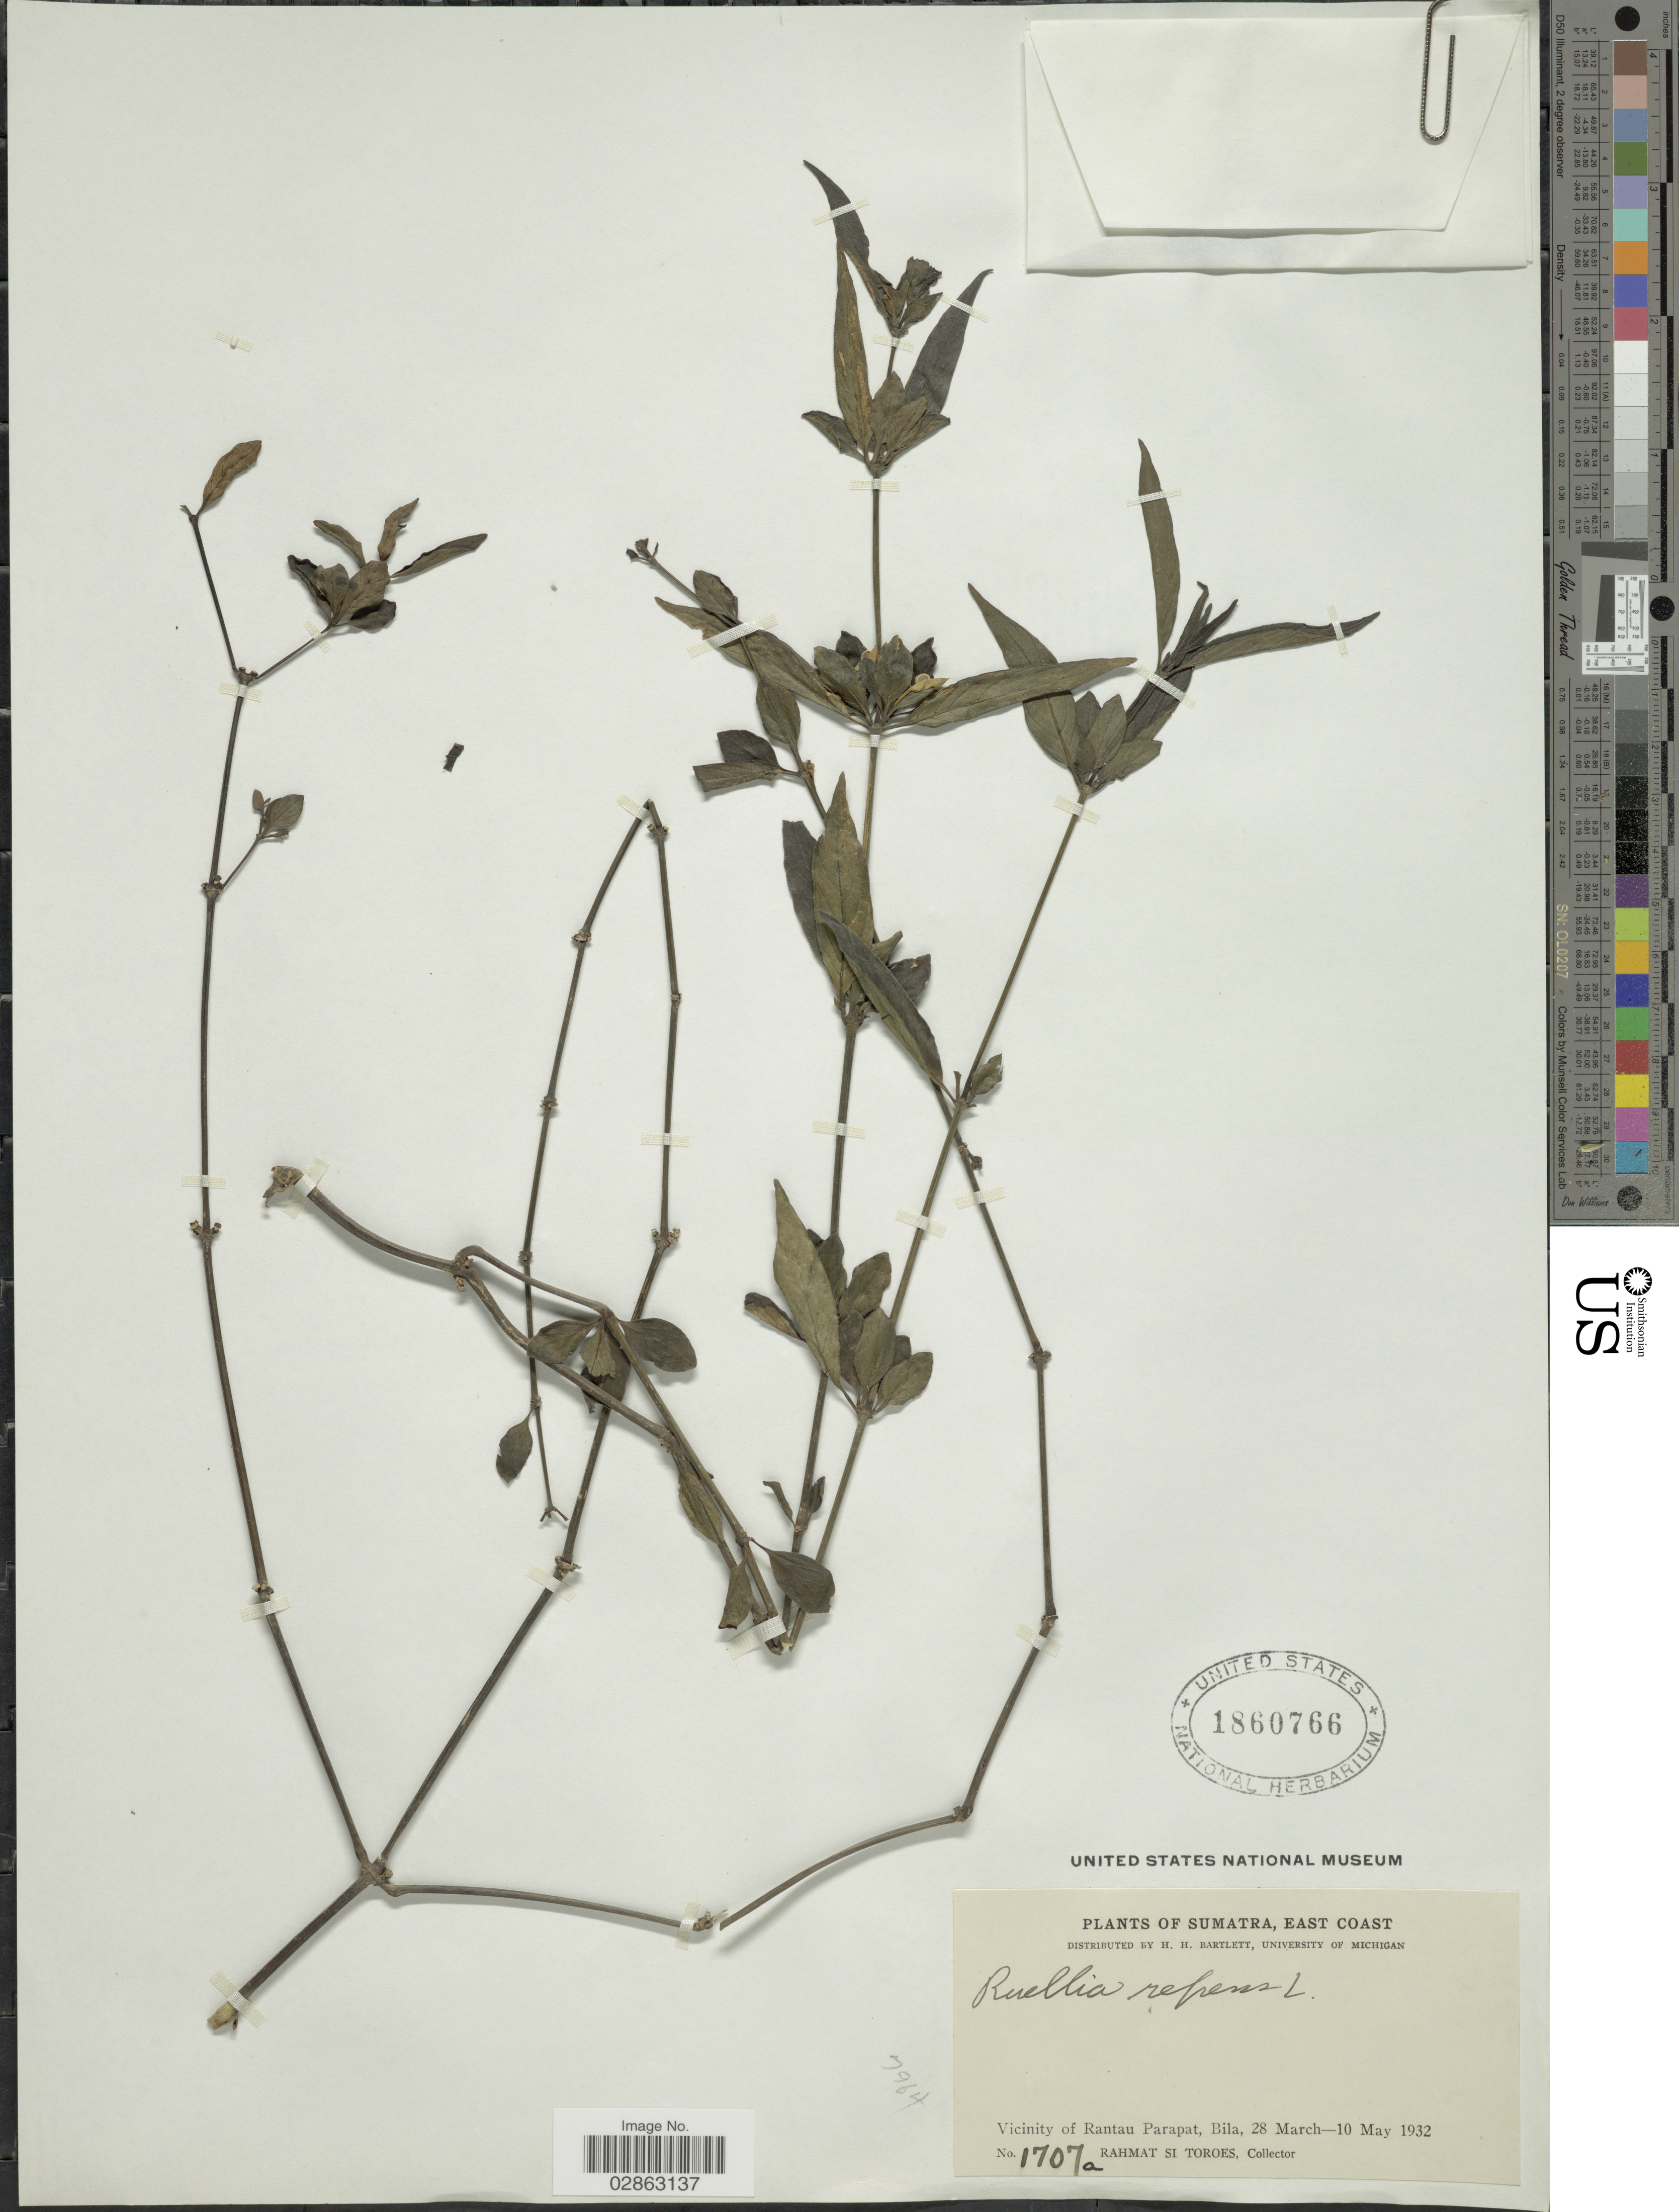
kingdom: Plantae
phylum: Tracheophyta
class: Magnoliopsida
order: Lamiales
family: Acanthaceae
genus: Ruellia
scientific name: Ruellia repens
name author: L.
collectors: Rahmat Si Boeea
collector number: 1707a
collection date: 1932-03-28/1932-05-10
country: Indonesia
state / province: Sumatra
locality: East Coast. Vicinity of Rantau Parapat, Bila.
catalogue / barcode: US 1860766